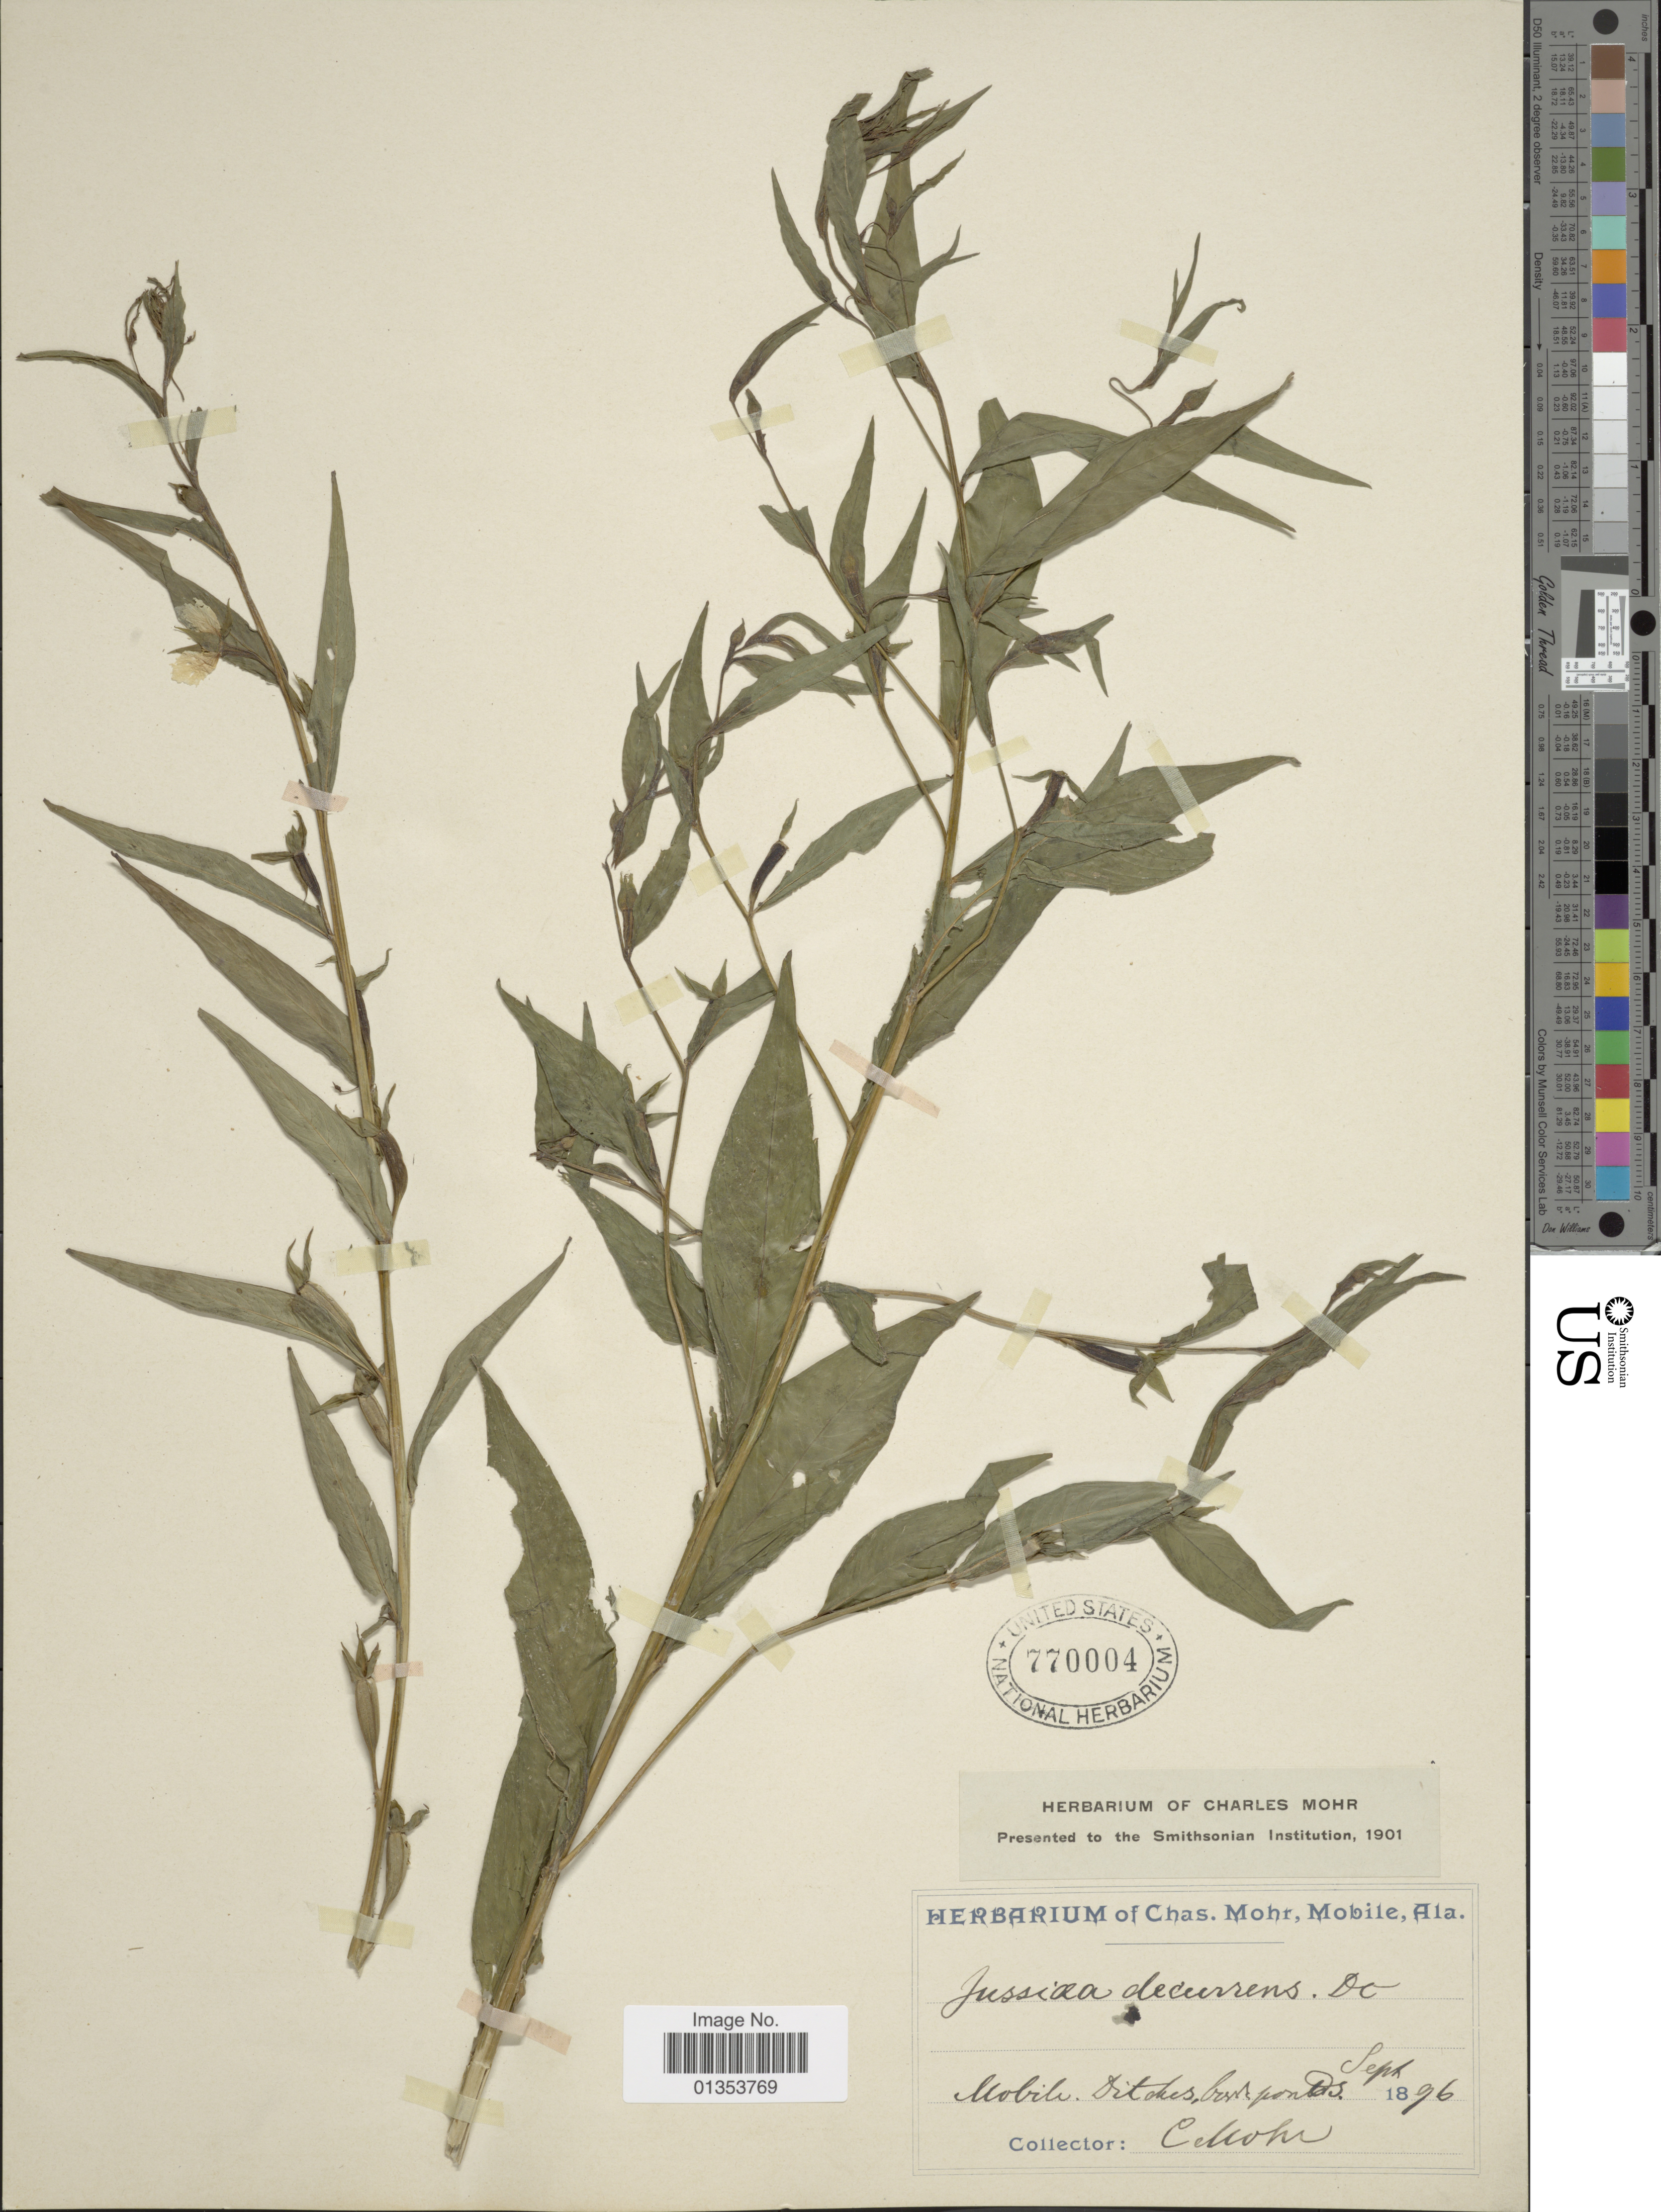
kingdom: Plantae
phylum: Tracheophyta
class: Magnoliopsida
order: Myrtales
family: Onagraceae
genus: Ludwigia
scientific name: Ludwigia decurrens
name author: Walter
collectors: C. T. Mohr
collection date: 1896-09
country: United States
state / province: Alabama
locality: Mobile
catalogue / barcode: US 770004